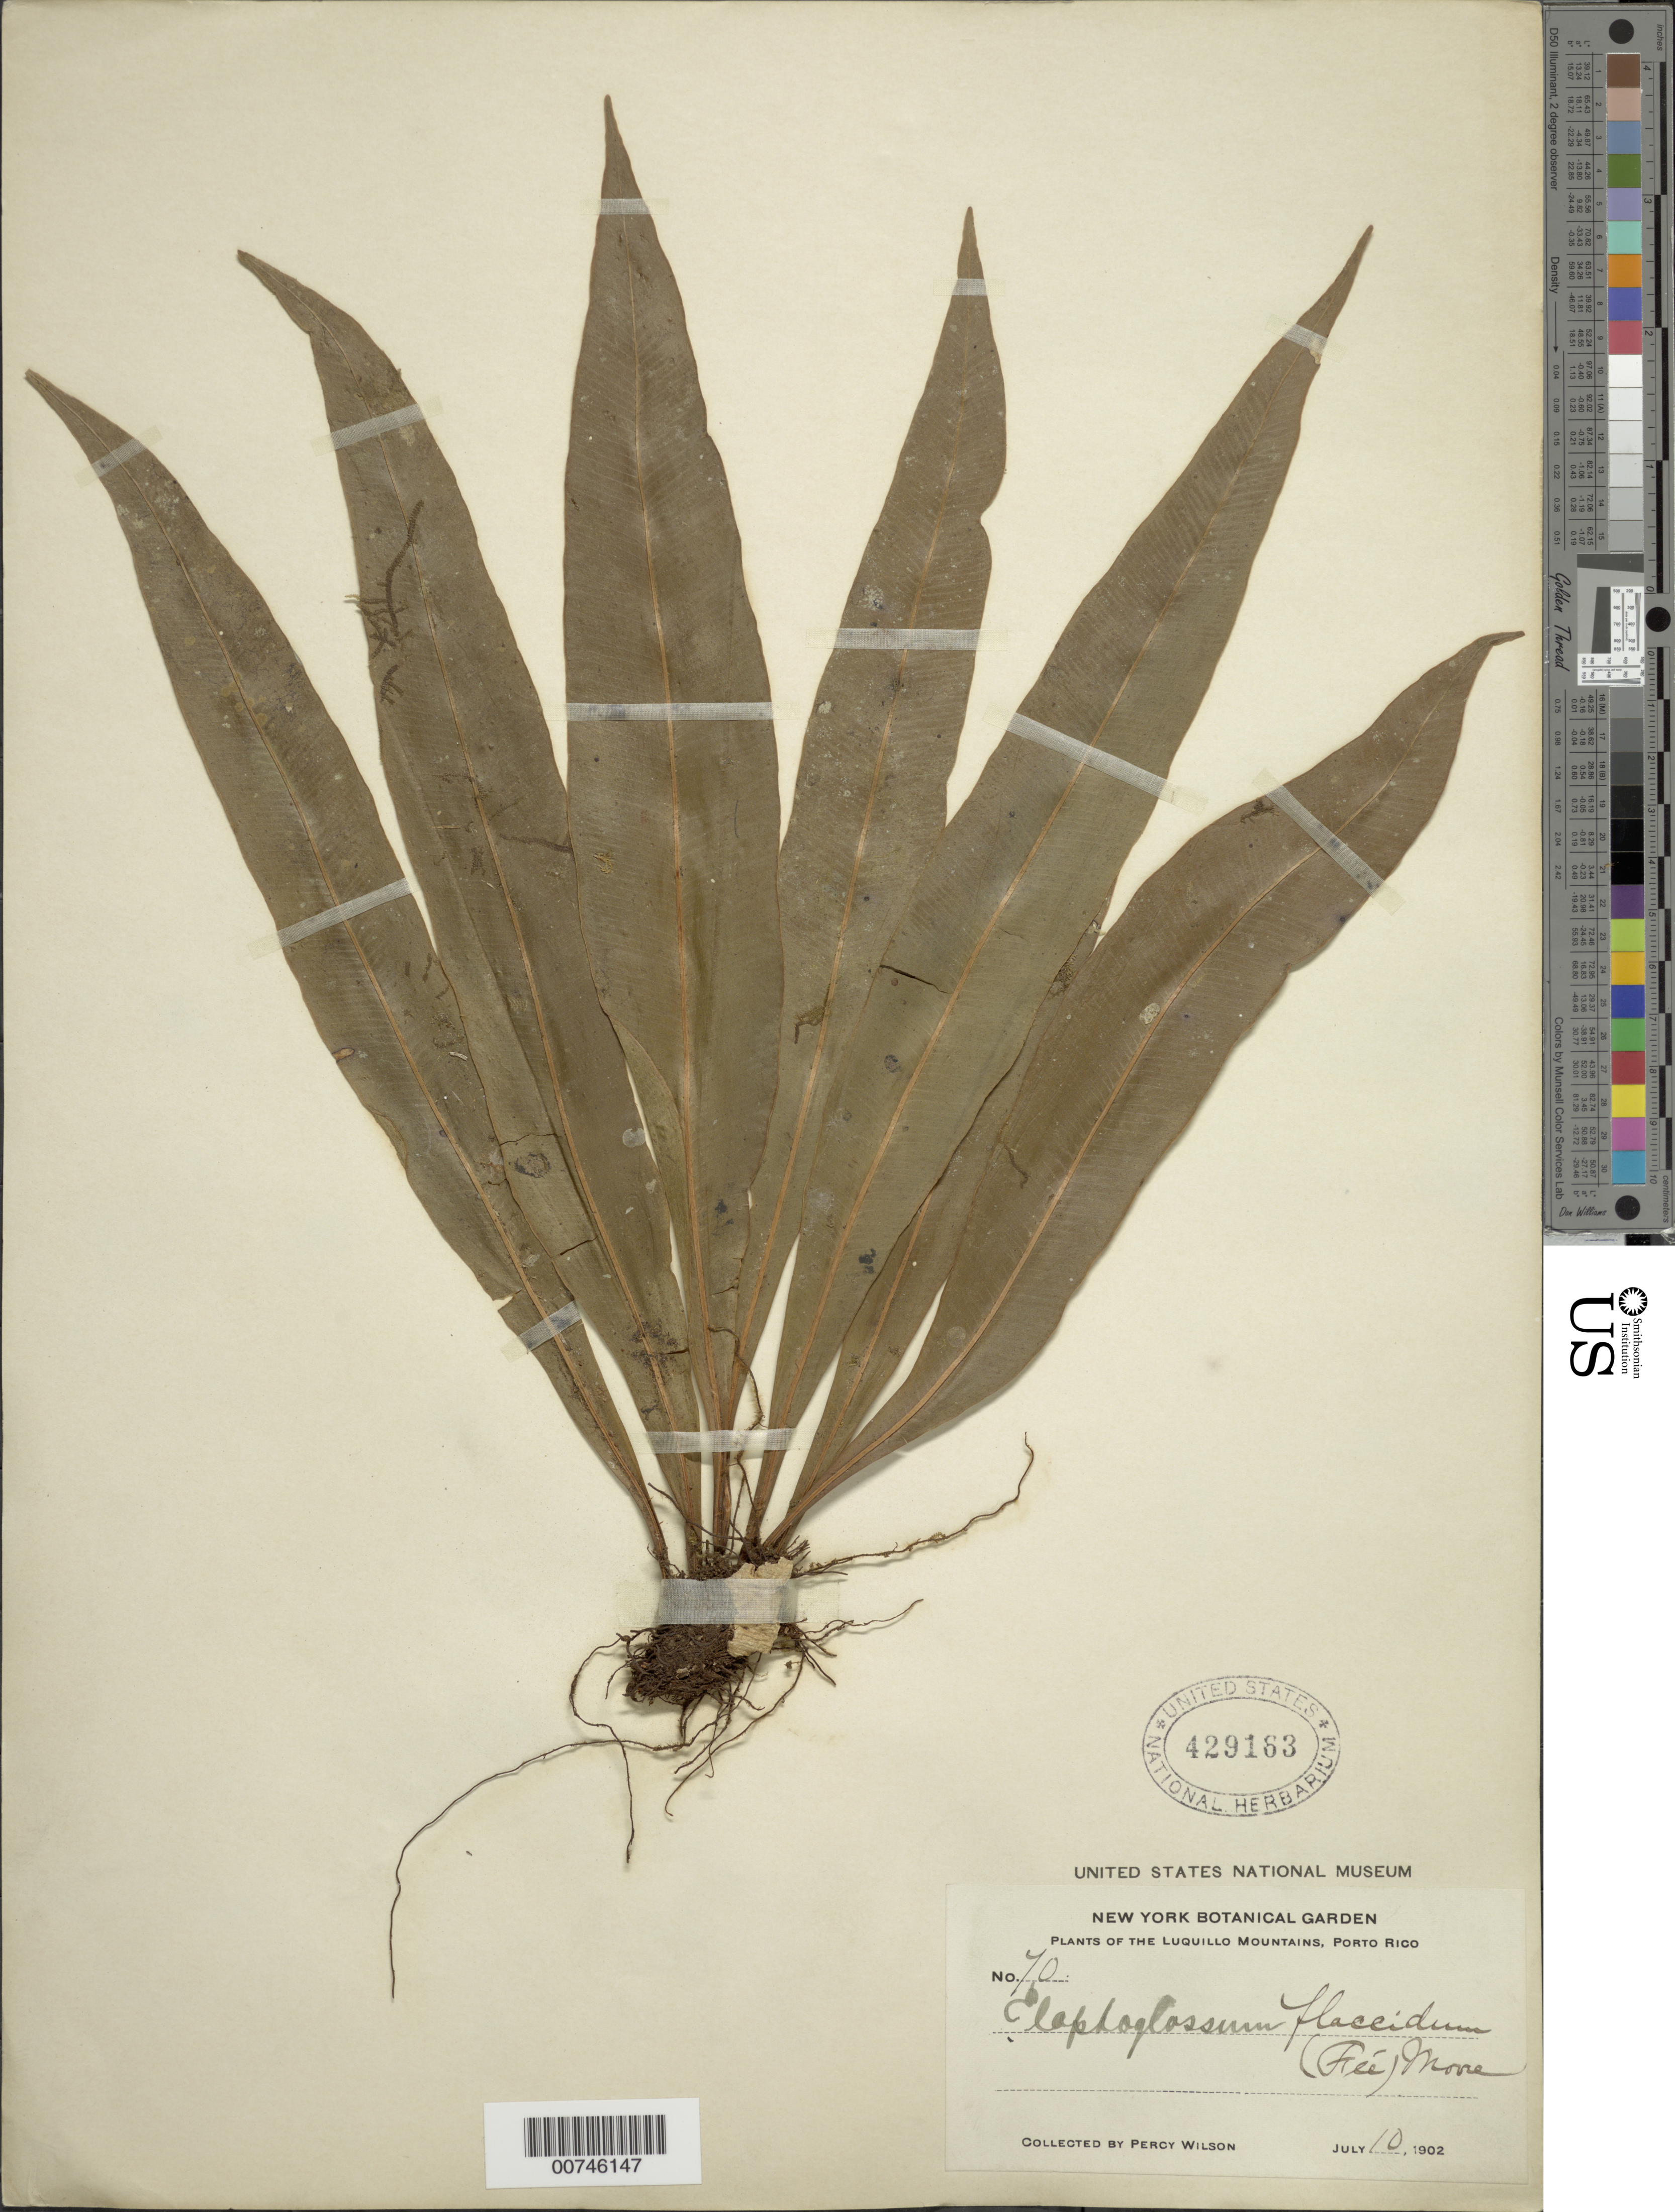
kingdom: Plantae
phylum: Tracheophyta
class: Polypodiopsida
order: Polypodiales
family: Dryopteridaceae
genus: Elaphoglossum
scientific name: Elaphoglossum rigidum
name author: (Aubl.) Urb.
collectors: P. Wilson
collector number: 70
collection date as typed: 10 Jul 1902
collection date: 1902-07-10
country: Puerto Rico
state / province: Luquillo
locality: Luquillo Mountains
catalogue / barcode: US 429163